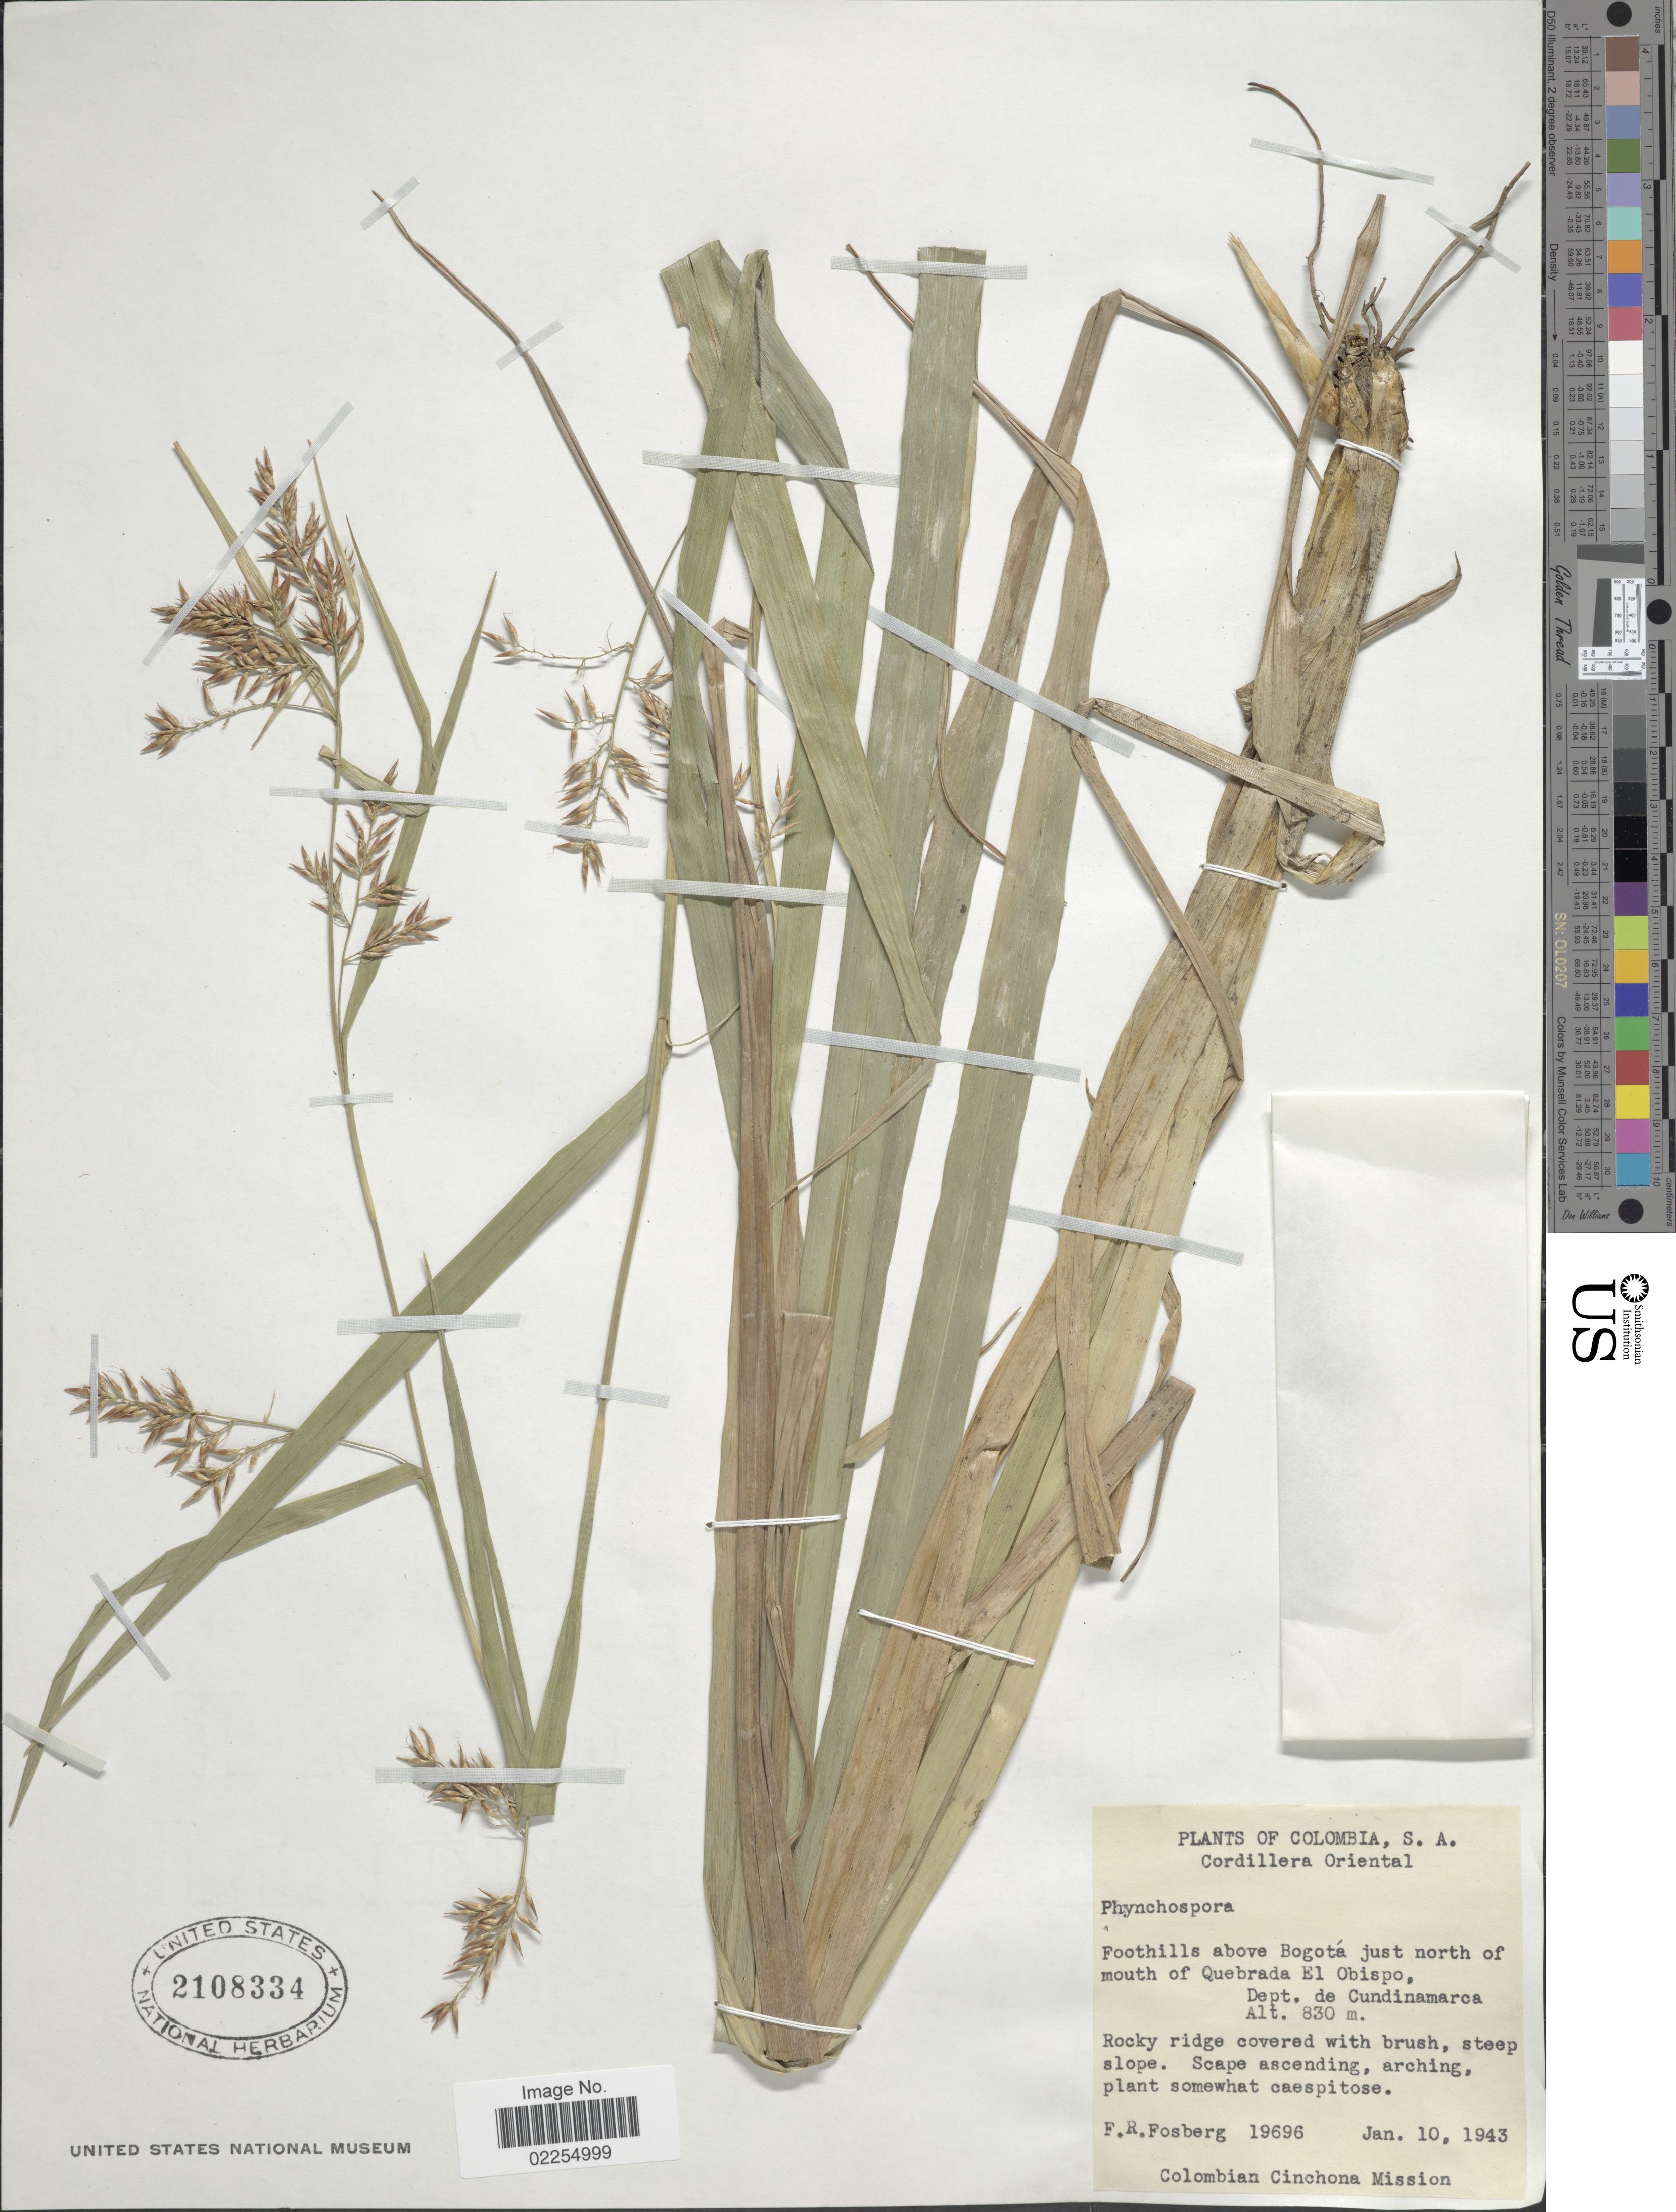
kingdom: Plantae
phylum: Tracheophyta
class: Liliopsida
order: Poales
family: Cyperaceae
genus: Rhynchospora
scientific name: Rhynchospora immensa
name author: Kük.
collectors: F. R. Fosberg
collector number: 19696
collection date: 1943-01-10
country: Colombia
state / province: Cundinamarca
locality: S. A., Cordillera Oriental, foothills above Bogota just north of mouth of Quebrado El Obispo, Dep. de Cundinamarca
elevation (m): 830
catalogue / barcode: US 2108334